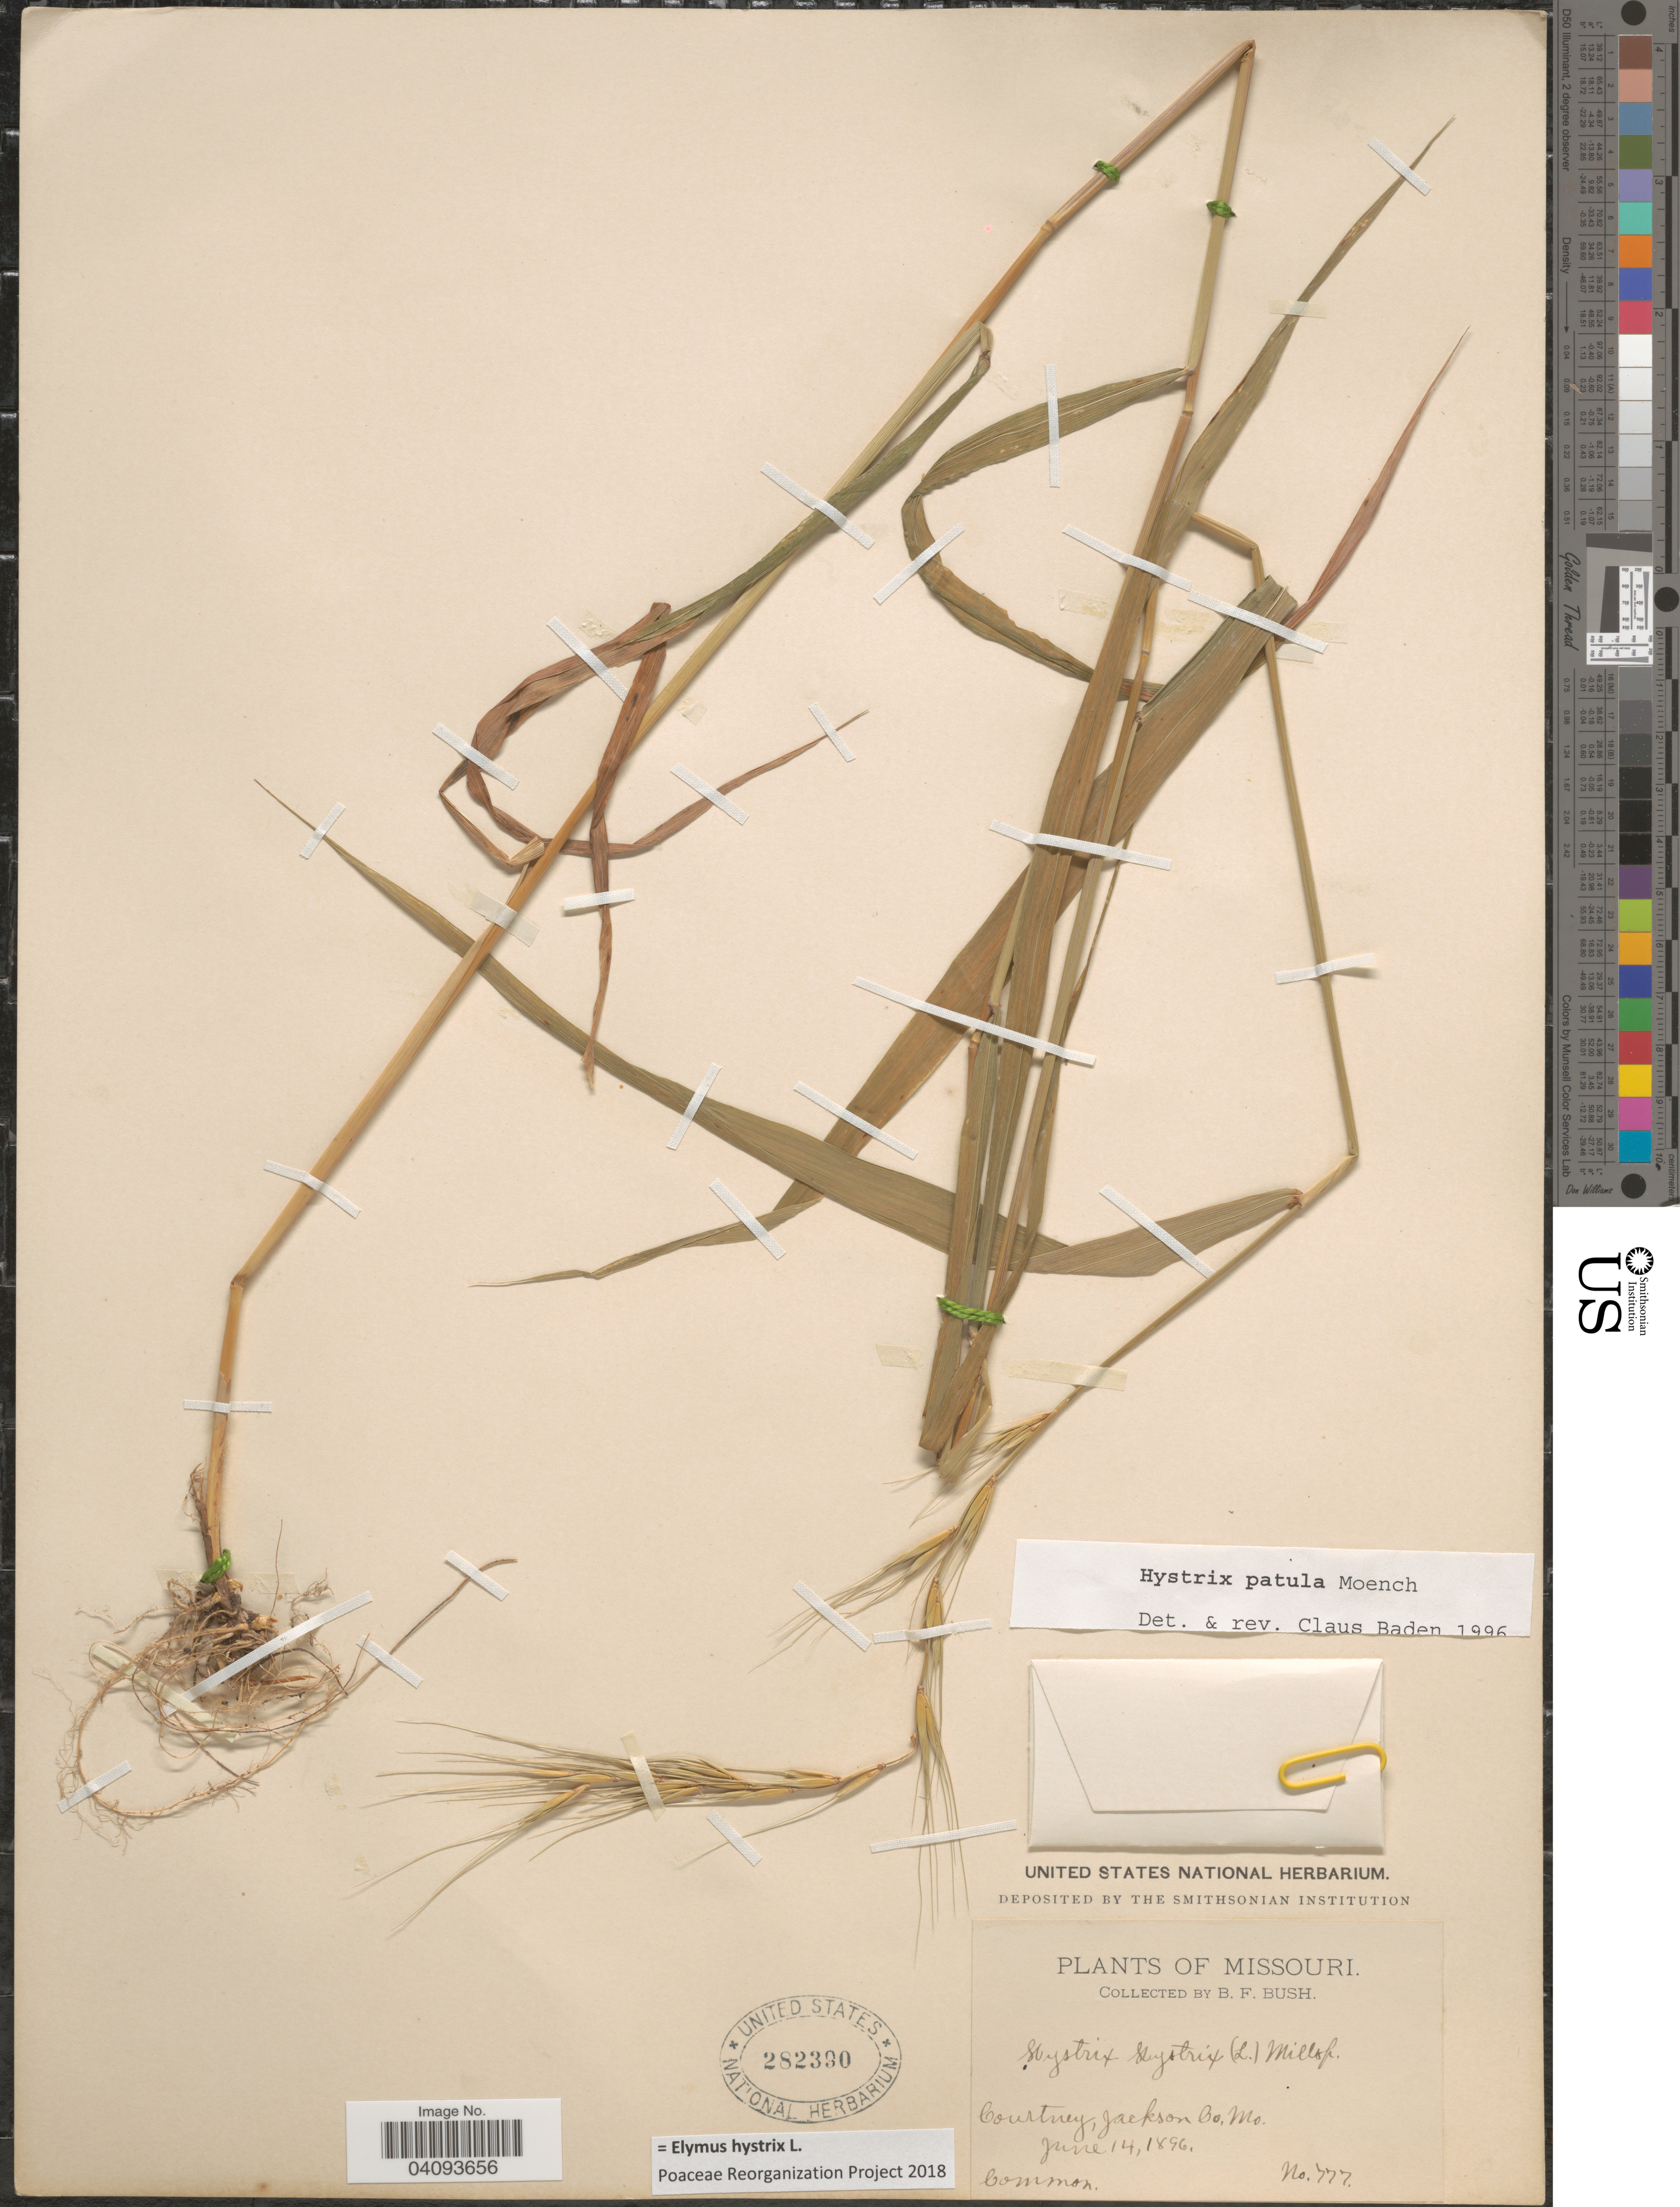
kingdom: Plantae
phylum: Tracheophyta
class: Liliopsida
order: Poales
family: Poaceae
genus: Elymus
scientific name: Elymus hystrix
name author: L.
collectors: B. F. Bush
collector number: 777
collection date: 1896-06-14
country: United States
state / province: Missouri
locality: Courtney, Jackson Co.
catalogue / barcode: US 282390